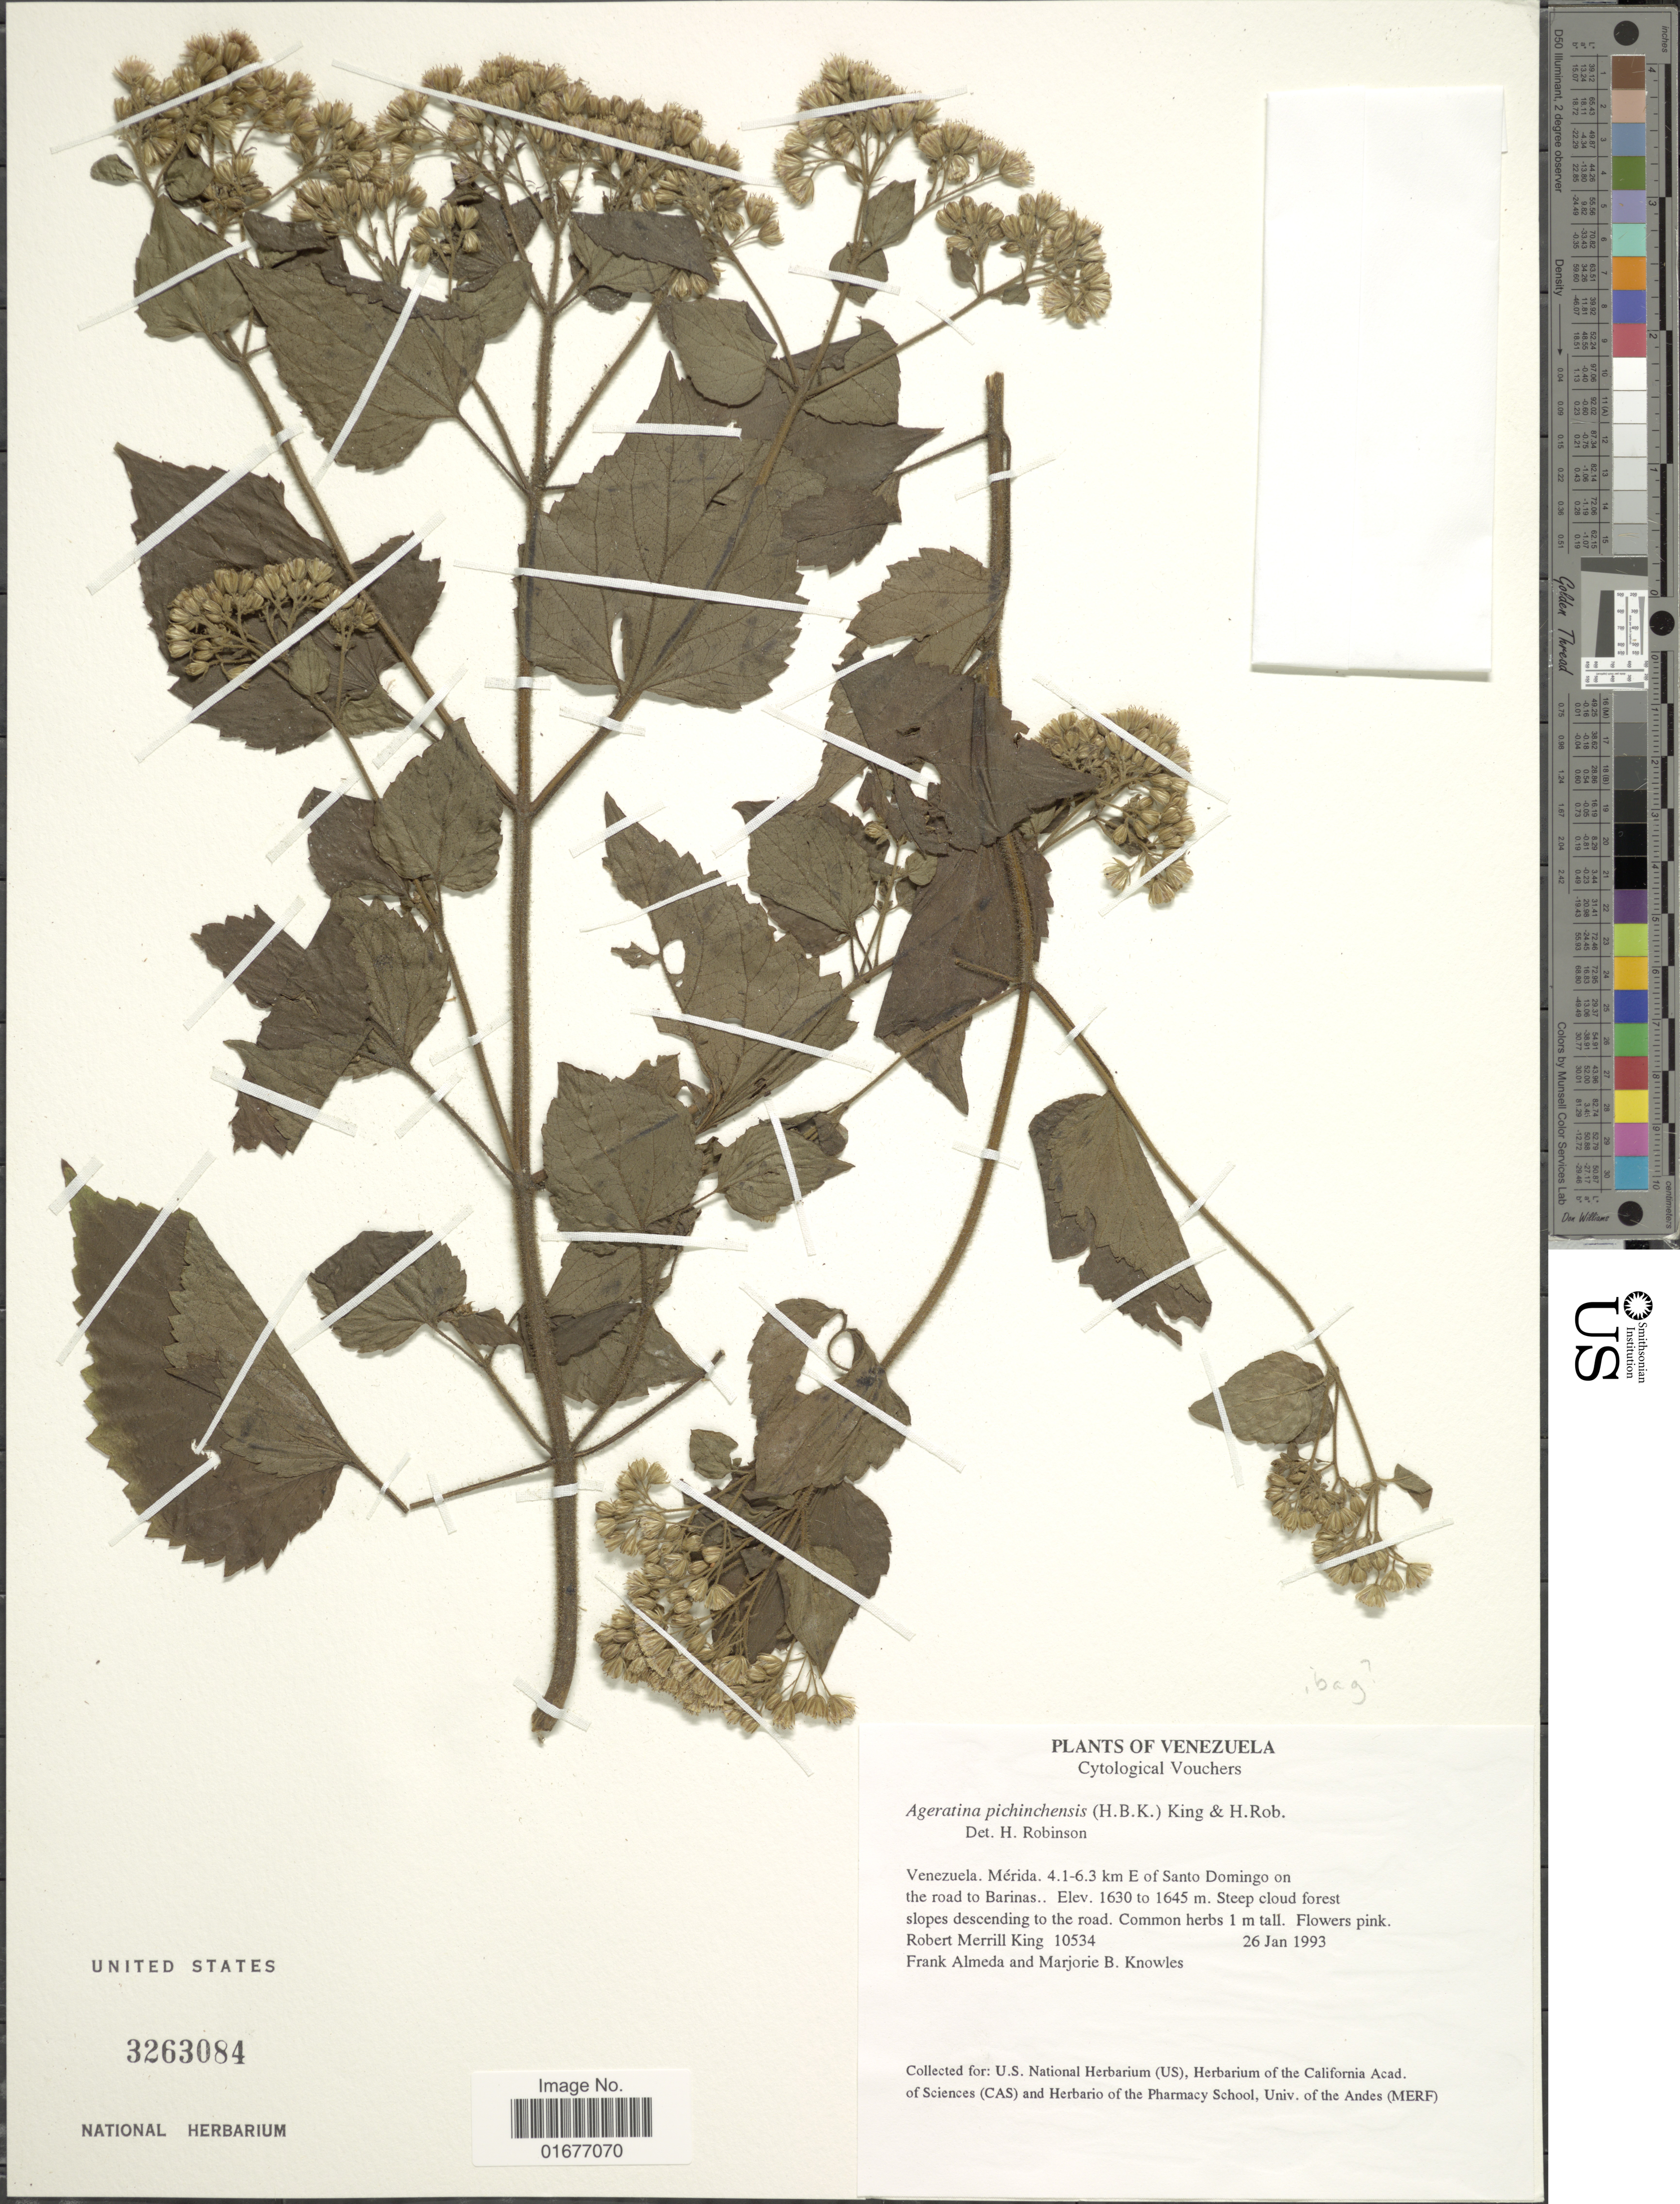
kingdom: Plantae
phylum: Tracheophyta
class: Magnoliopsida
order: Asterales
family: Asteraceae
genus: Ageratina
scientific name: Ageratina pichinchensis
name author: (Kunth) R.M. King & H. Rob.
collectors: R. M. King, F. Almeda & M. B. Knowles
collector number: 10534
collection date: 1993-01-26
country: Venezuela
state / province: Mérida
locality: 4.1-6.3 km E of Santo Domingo on the road to Barinas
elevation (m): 1630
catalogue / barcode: US 3263084